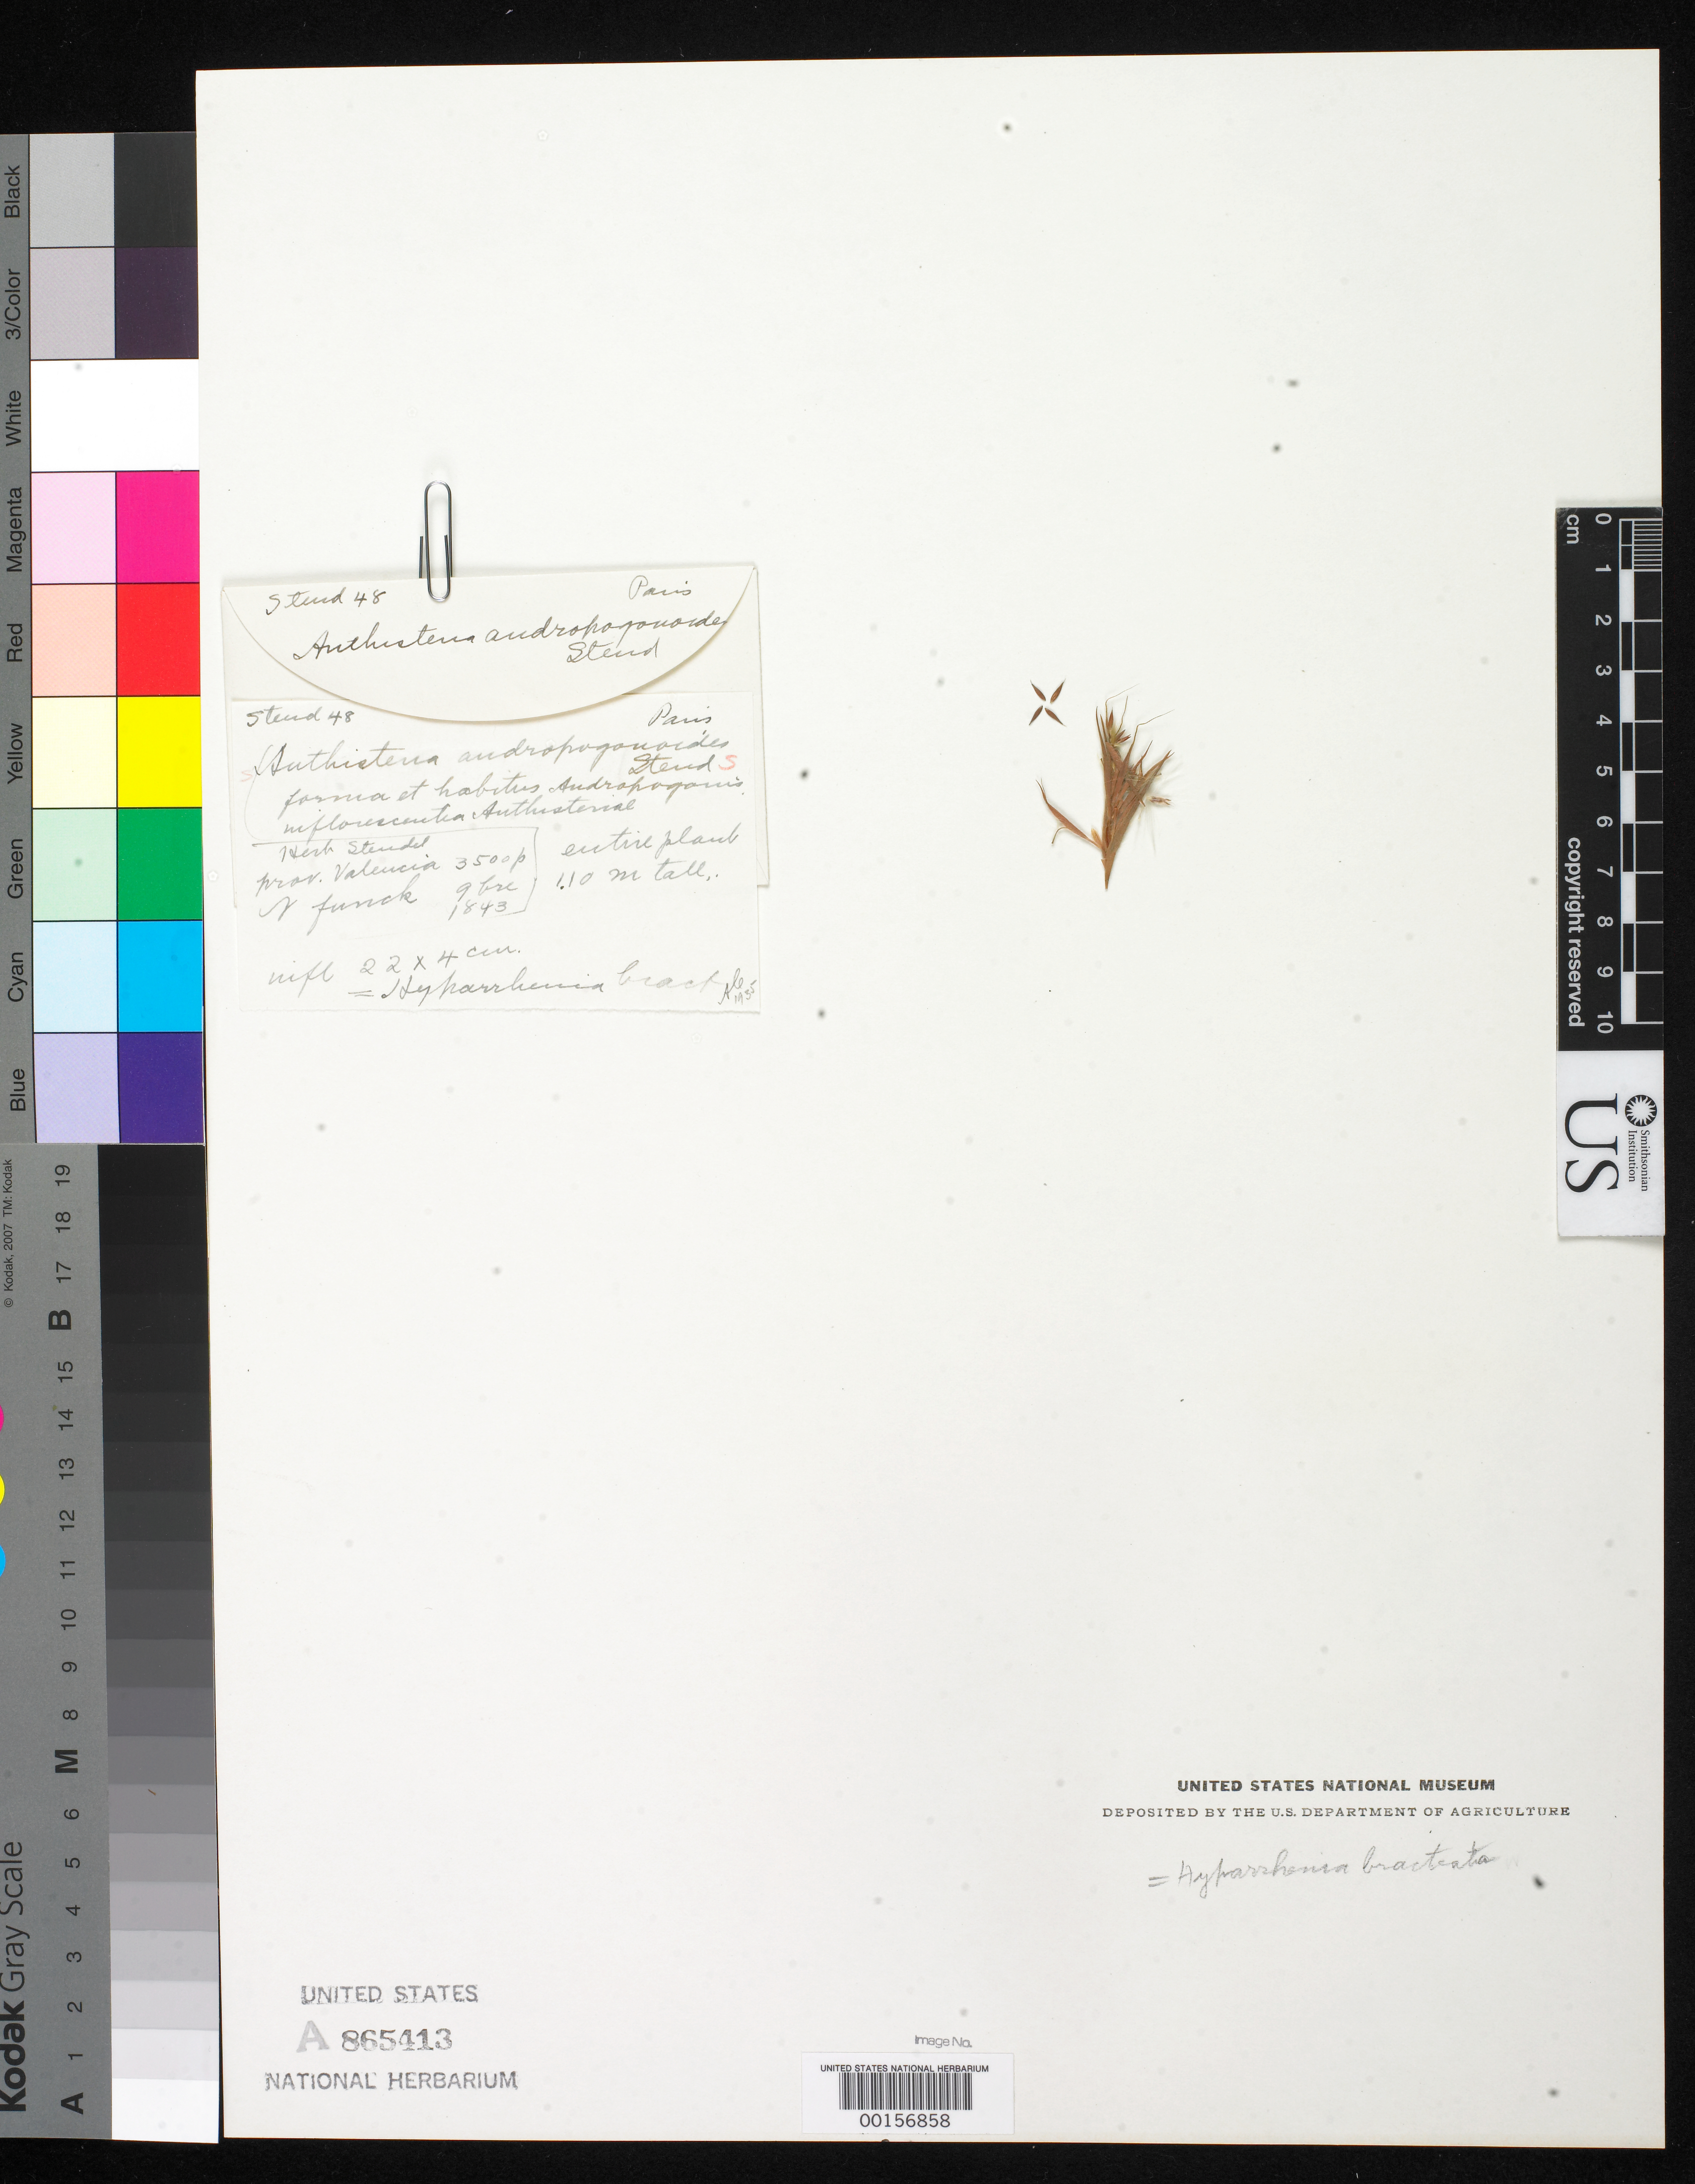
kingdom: Plantae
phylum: Tracheophyta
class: Liliopsida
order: Poales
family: Poaceae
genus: Anthistiria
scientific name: Anthistiria andropogonoides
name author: Steud.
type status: Type Fragment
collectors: N. Funck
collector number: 743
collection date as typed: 1843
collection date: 1843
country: Venezuela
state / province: Carabobo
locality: Prope Valencia.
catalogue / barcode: US 865413A